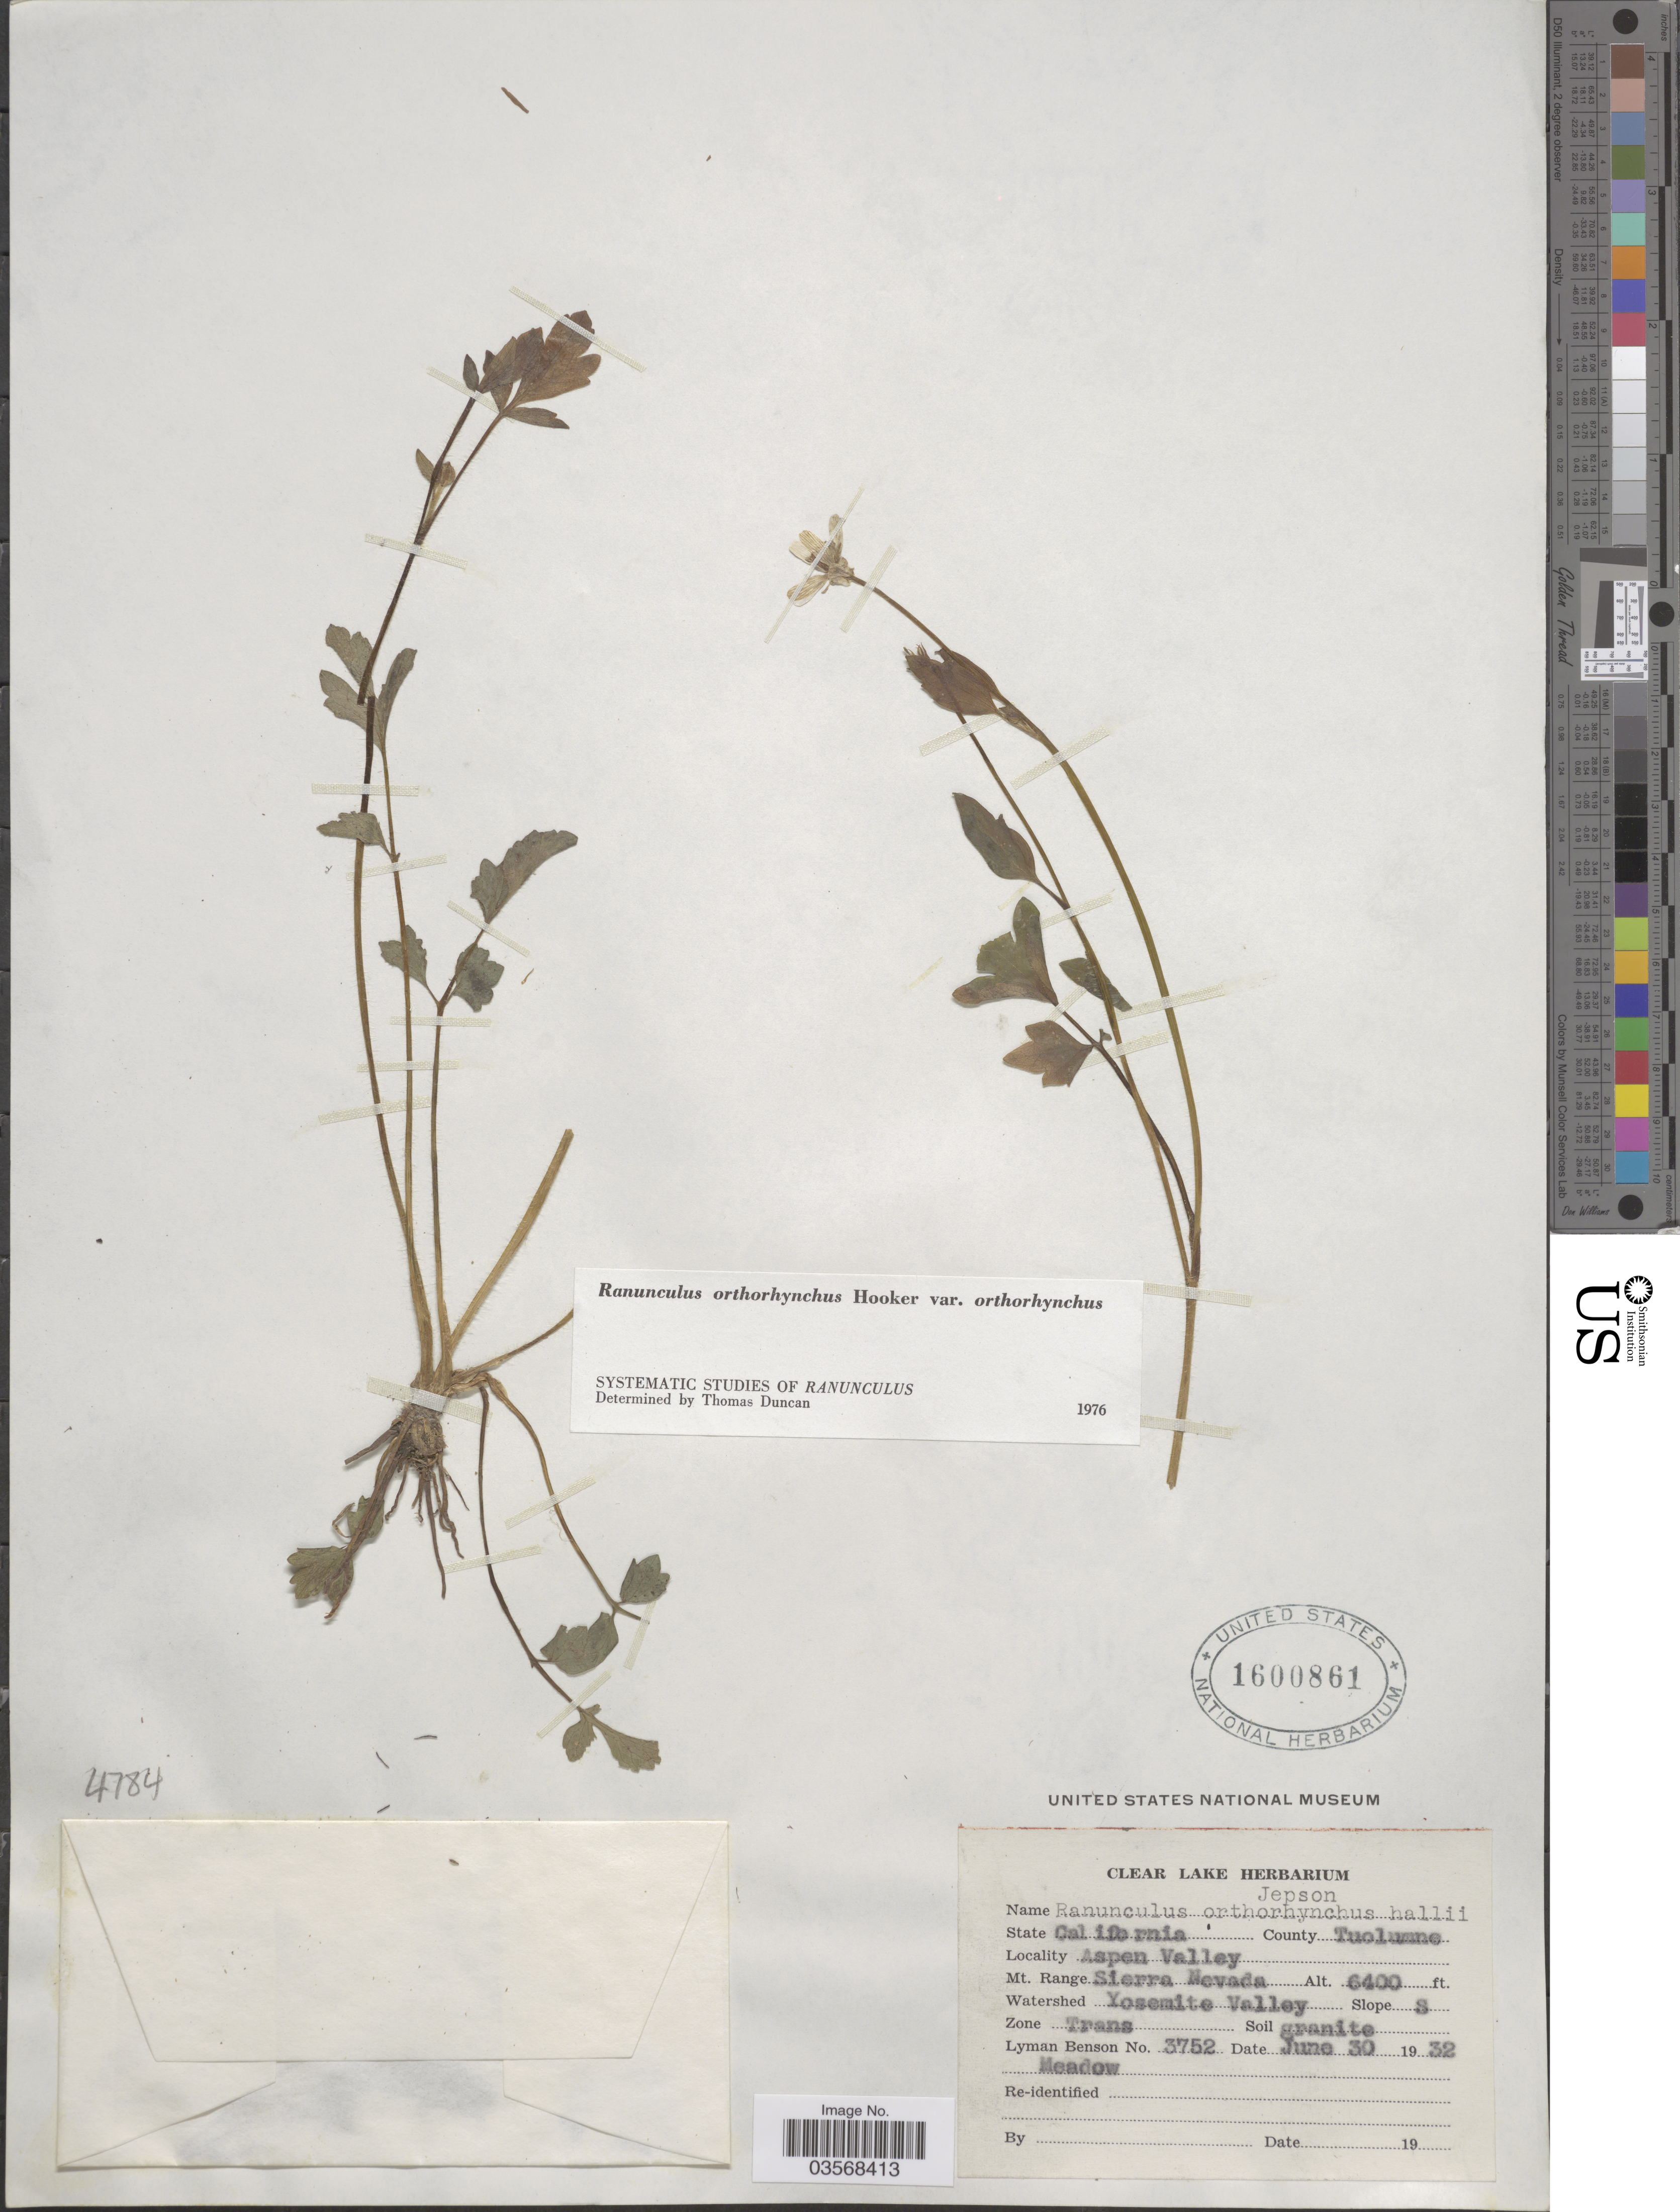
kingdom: Plantae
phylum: Tracheophyta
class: Magnoliopsida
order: Ranunculales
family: Ranunculaceae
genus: Ranunculus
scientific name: Ranunculus orthorhynchus var. orthorhynchus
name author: Hook.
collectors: L. D. Benson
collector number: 3752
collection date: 1932-06-30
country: United States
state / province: California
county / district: Tuolumne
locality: County Tuolumne. Aspen Valley. Mt. Range Sierra Nevada. Watershed Yosemite Valley. Zone Trans.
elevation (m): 1951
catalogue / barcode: US 1600861